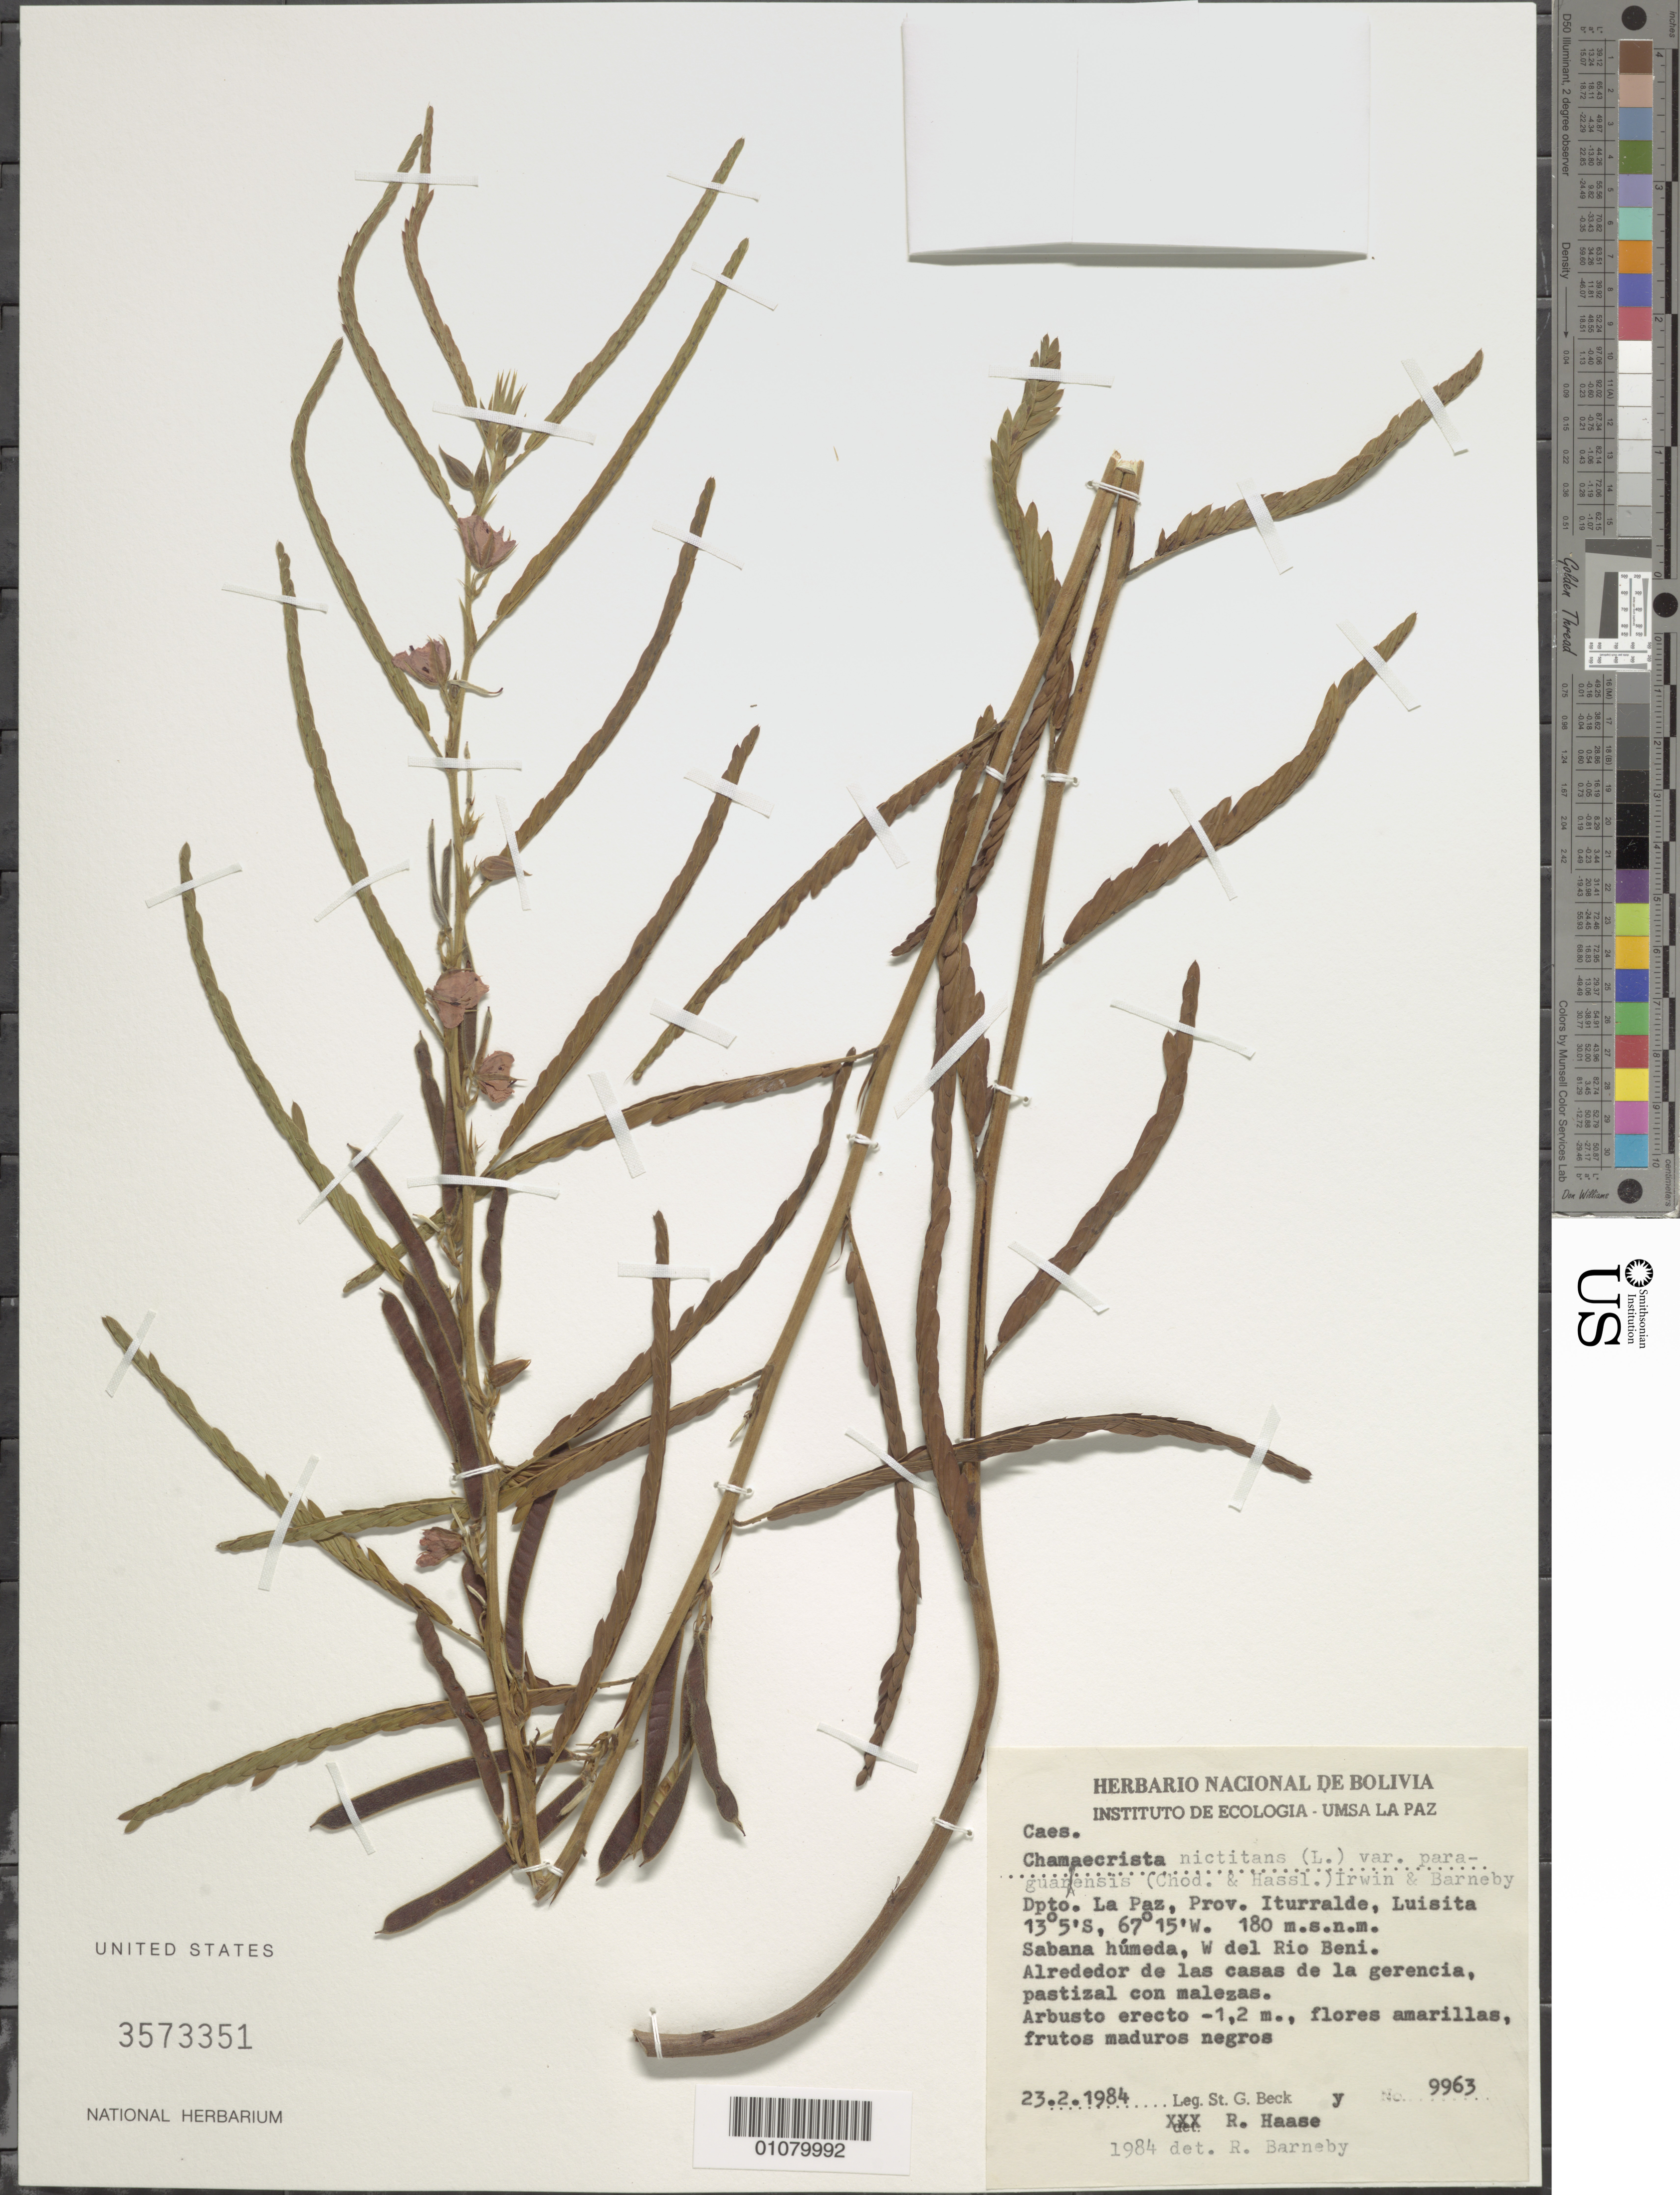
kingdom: Plantae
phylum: Tracheophyta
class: Magnoliopsida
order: Fabales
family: Fabaceae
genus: Chamaecrista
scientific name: Chamaecrista nictitans var. paraguariensis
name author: (Chodat & Hassl.) H.S. Irwin & Barneby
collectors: S. G. Beck & R. Haase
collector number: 9963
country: Bolivia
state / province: La Paz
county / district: Iturralde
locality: Luisita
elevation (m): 180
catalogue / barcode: US 3573351